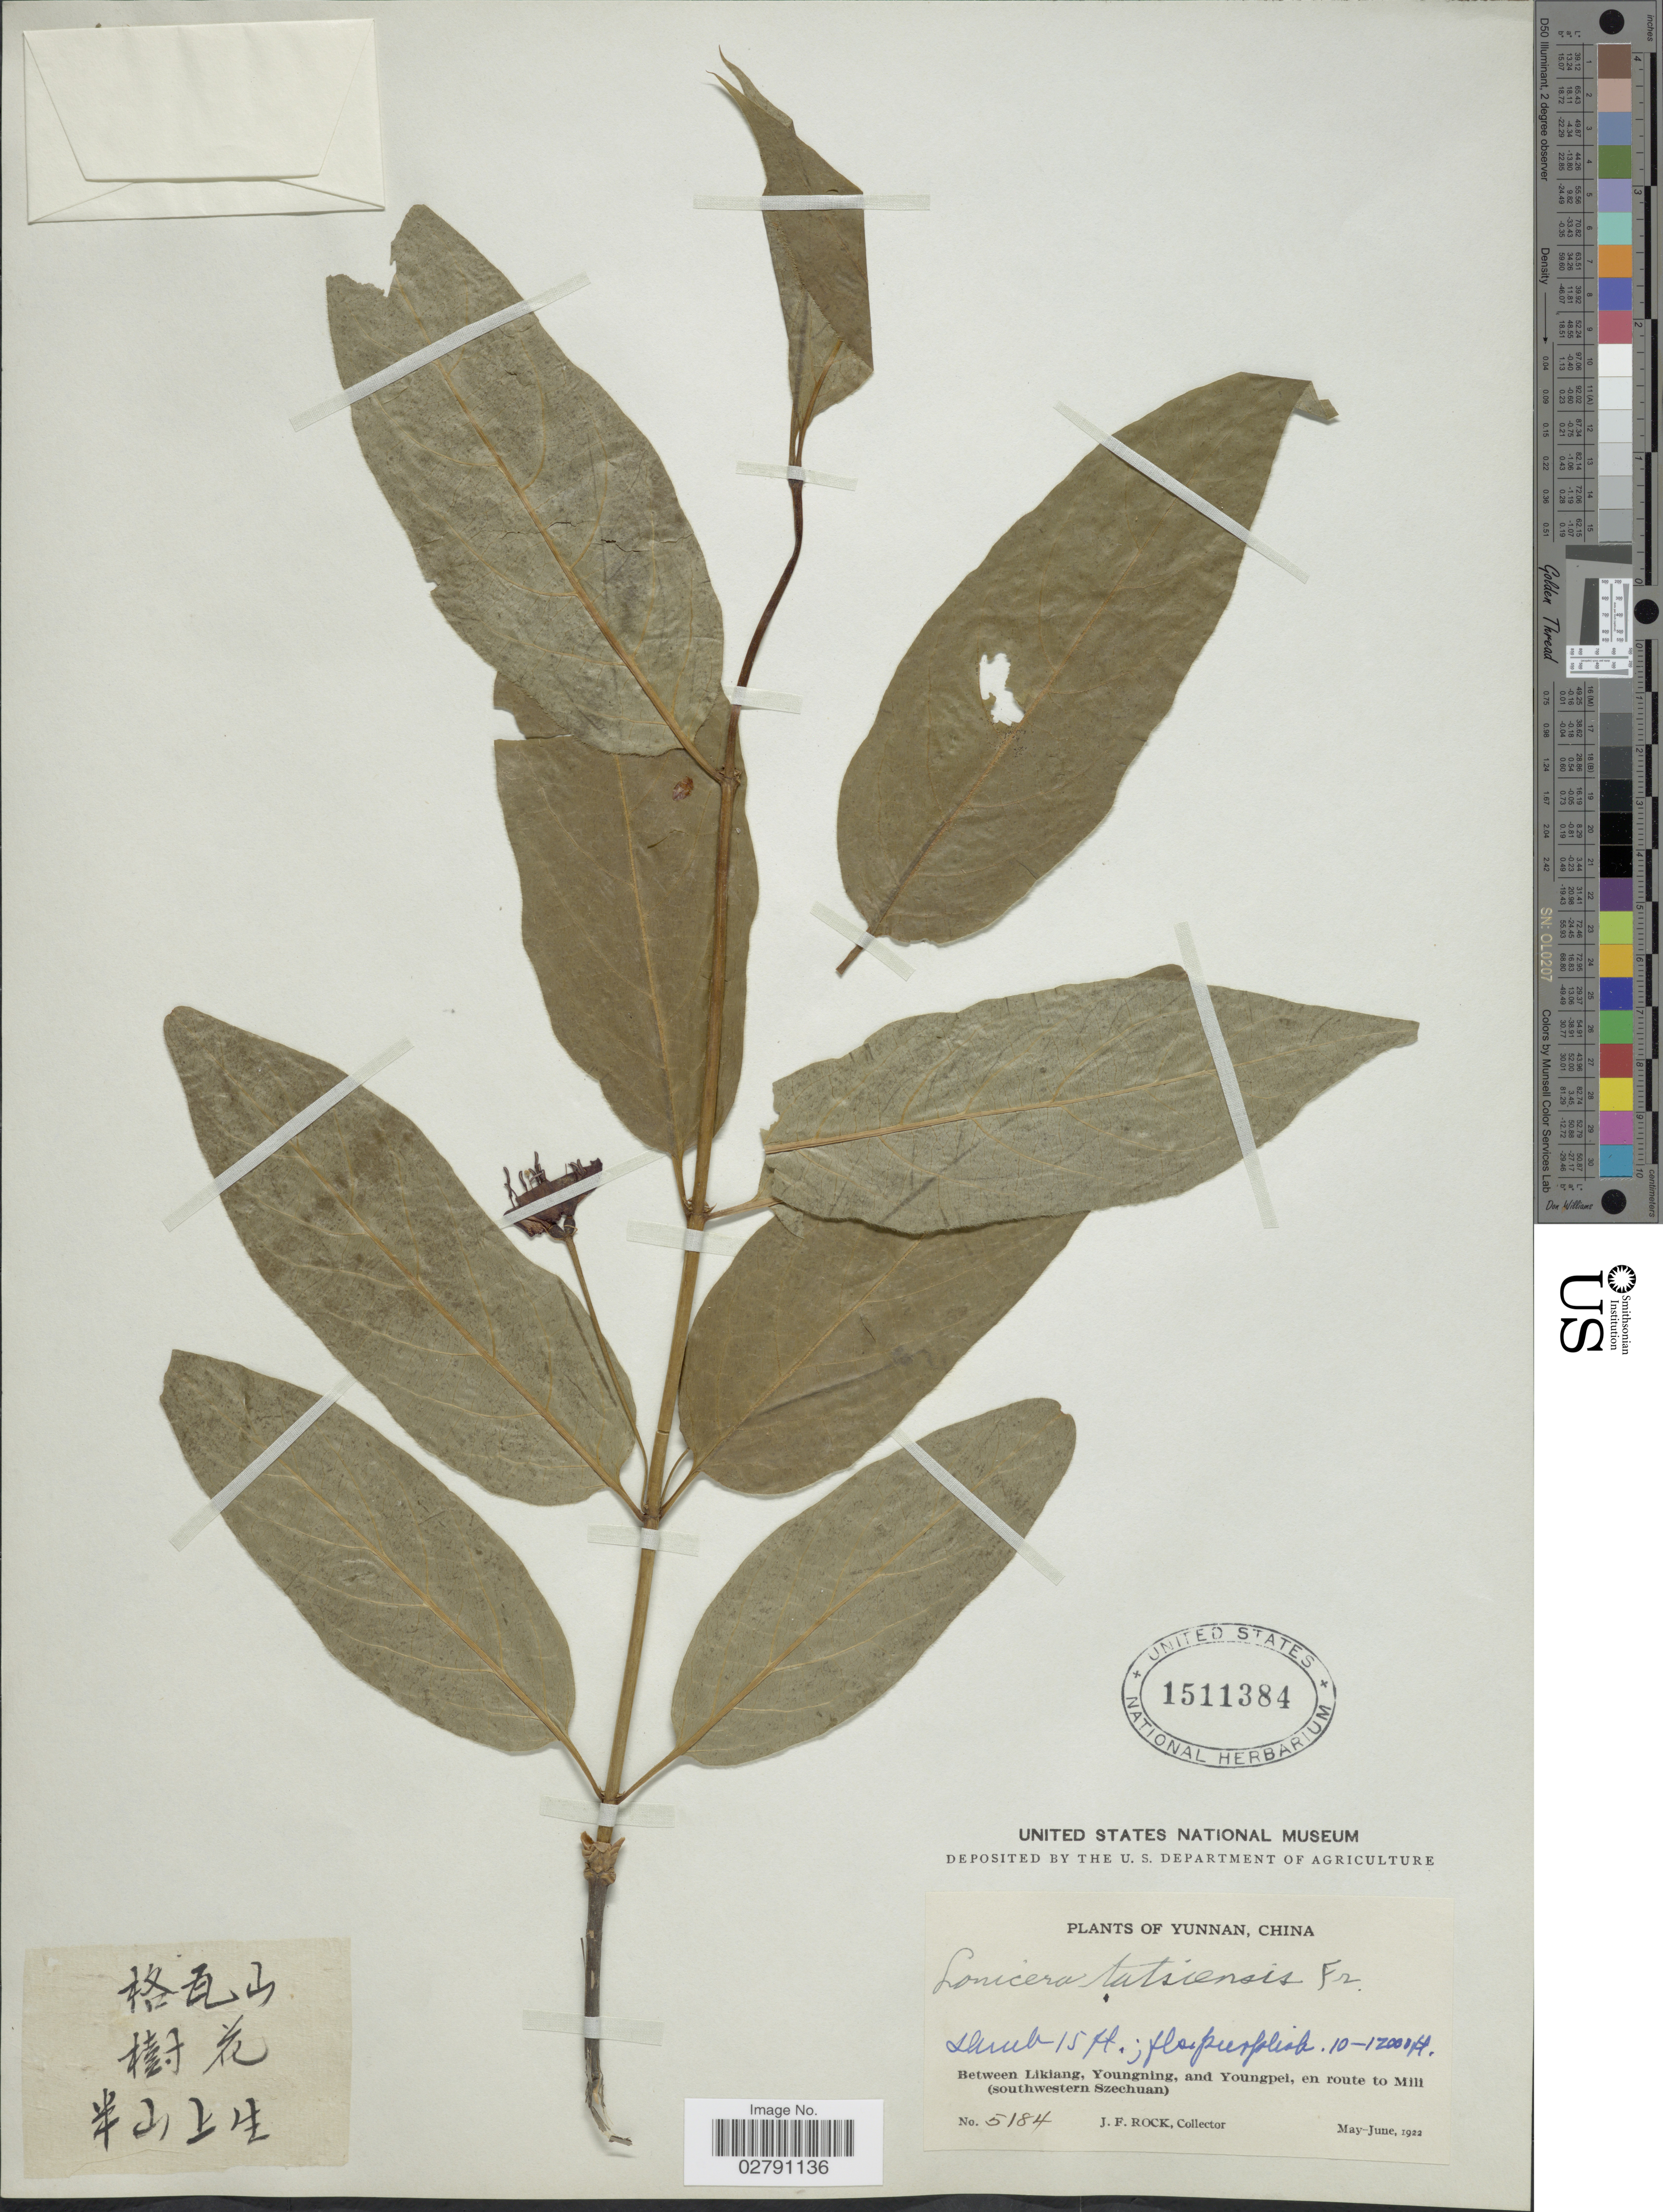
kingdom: Plantae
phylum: Tracheophyta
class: Magnoliopsida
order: Dipsacales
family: Caprifoliaceae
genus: Lonicera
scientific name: Lonicera tatsienensis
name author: Franch.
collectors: J. Rock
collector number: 5184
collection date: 1922-05/1922-06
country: China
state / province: Sichuan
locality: Between Likiang, Youngning, and Youngpei, en route to Mili (southwestern Szechuan).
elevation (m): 3048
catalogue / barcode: US 1511384